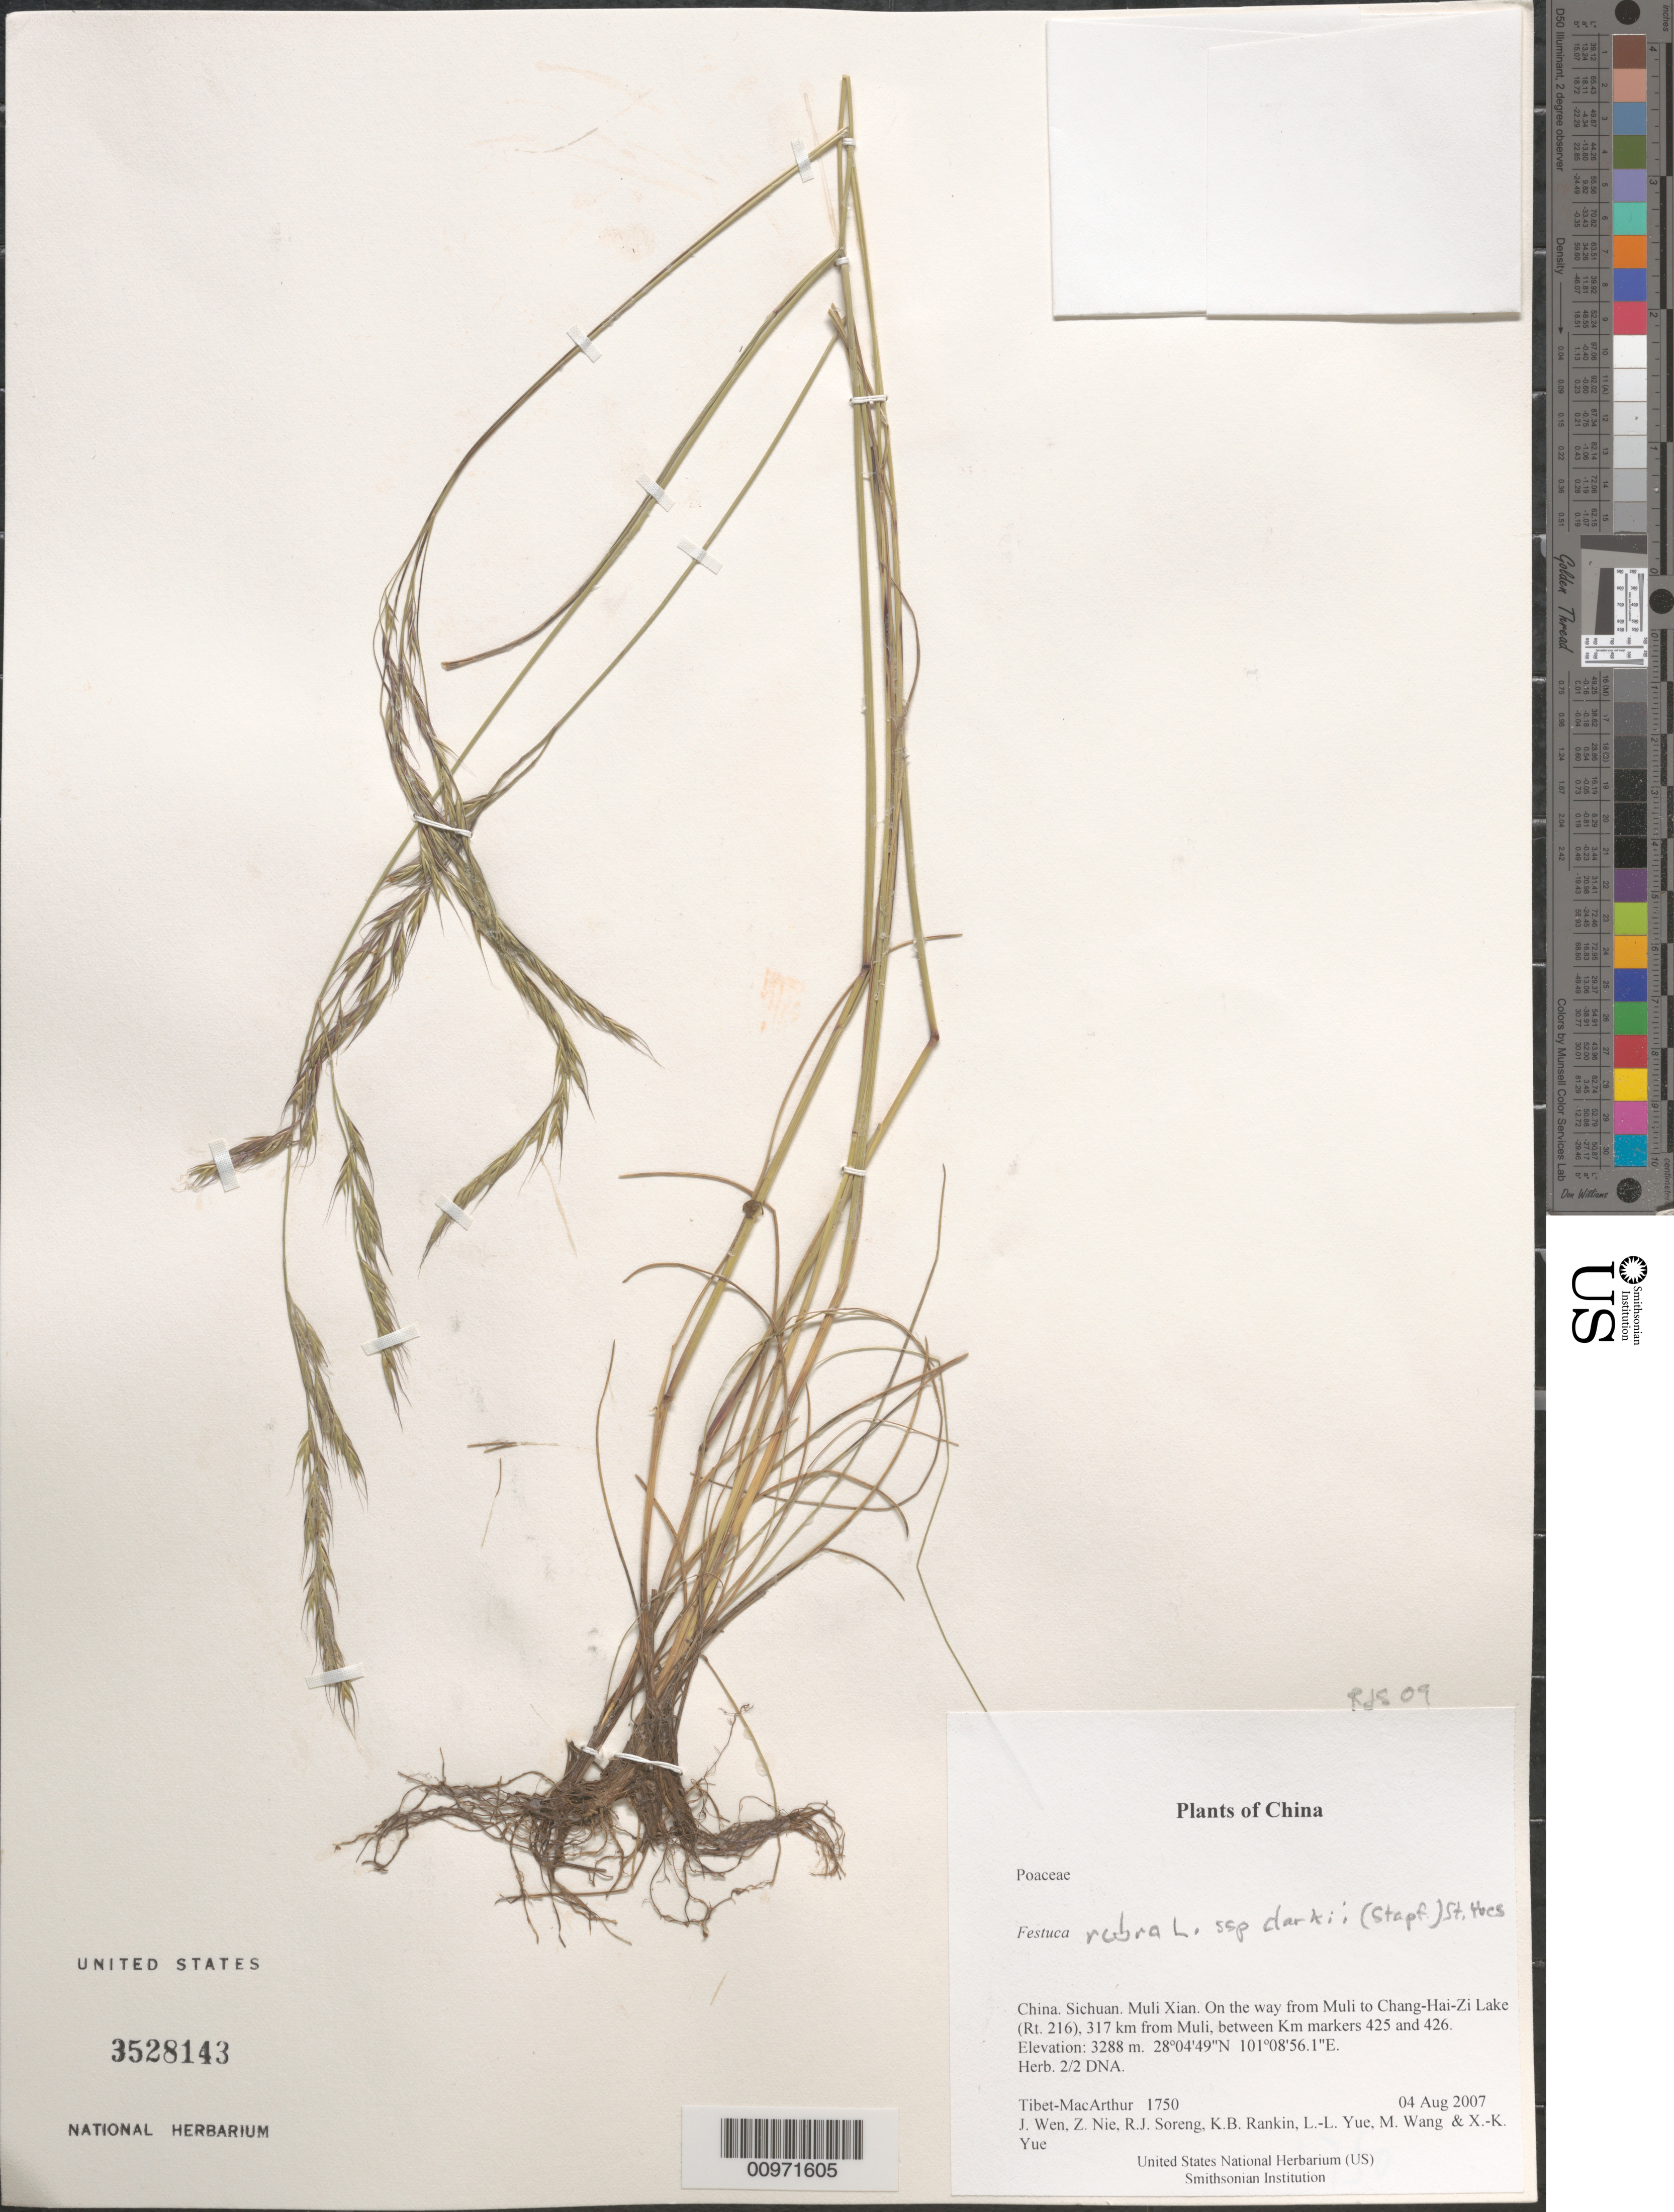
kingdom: Plantae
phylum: Tracheophyta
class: Liliopsida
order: Poales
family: Poaceae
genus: Festuca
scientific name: Festuca rubra subsp. clarkei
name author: (Stapf) St.-Yves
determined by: Soreng, Robert J., Research Associate (BOT), Smithsonian Institution - National Museum of Natural History (UNITED STATES)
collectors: Tibet-MacArthur, J. Wen, Z. Nie, R. J. Soreng, K. Rankin, L. Yue, M. Wang & X. Yue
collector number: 1750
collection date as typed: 04 Aug 2007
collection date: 2007-08-04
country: China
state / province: Sichuan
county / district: Muli Xian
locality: On the way from Muli to Chang-Hai-Zi Lake (Rt. 216), 317 km from Muli, between Km markers 425 and 426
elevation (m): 3288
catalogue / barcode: US 3528143